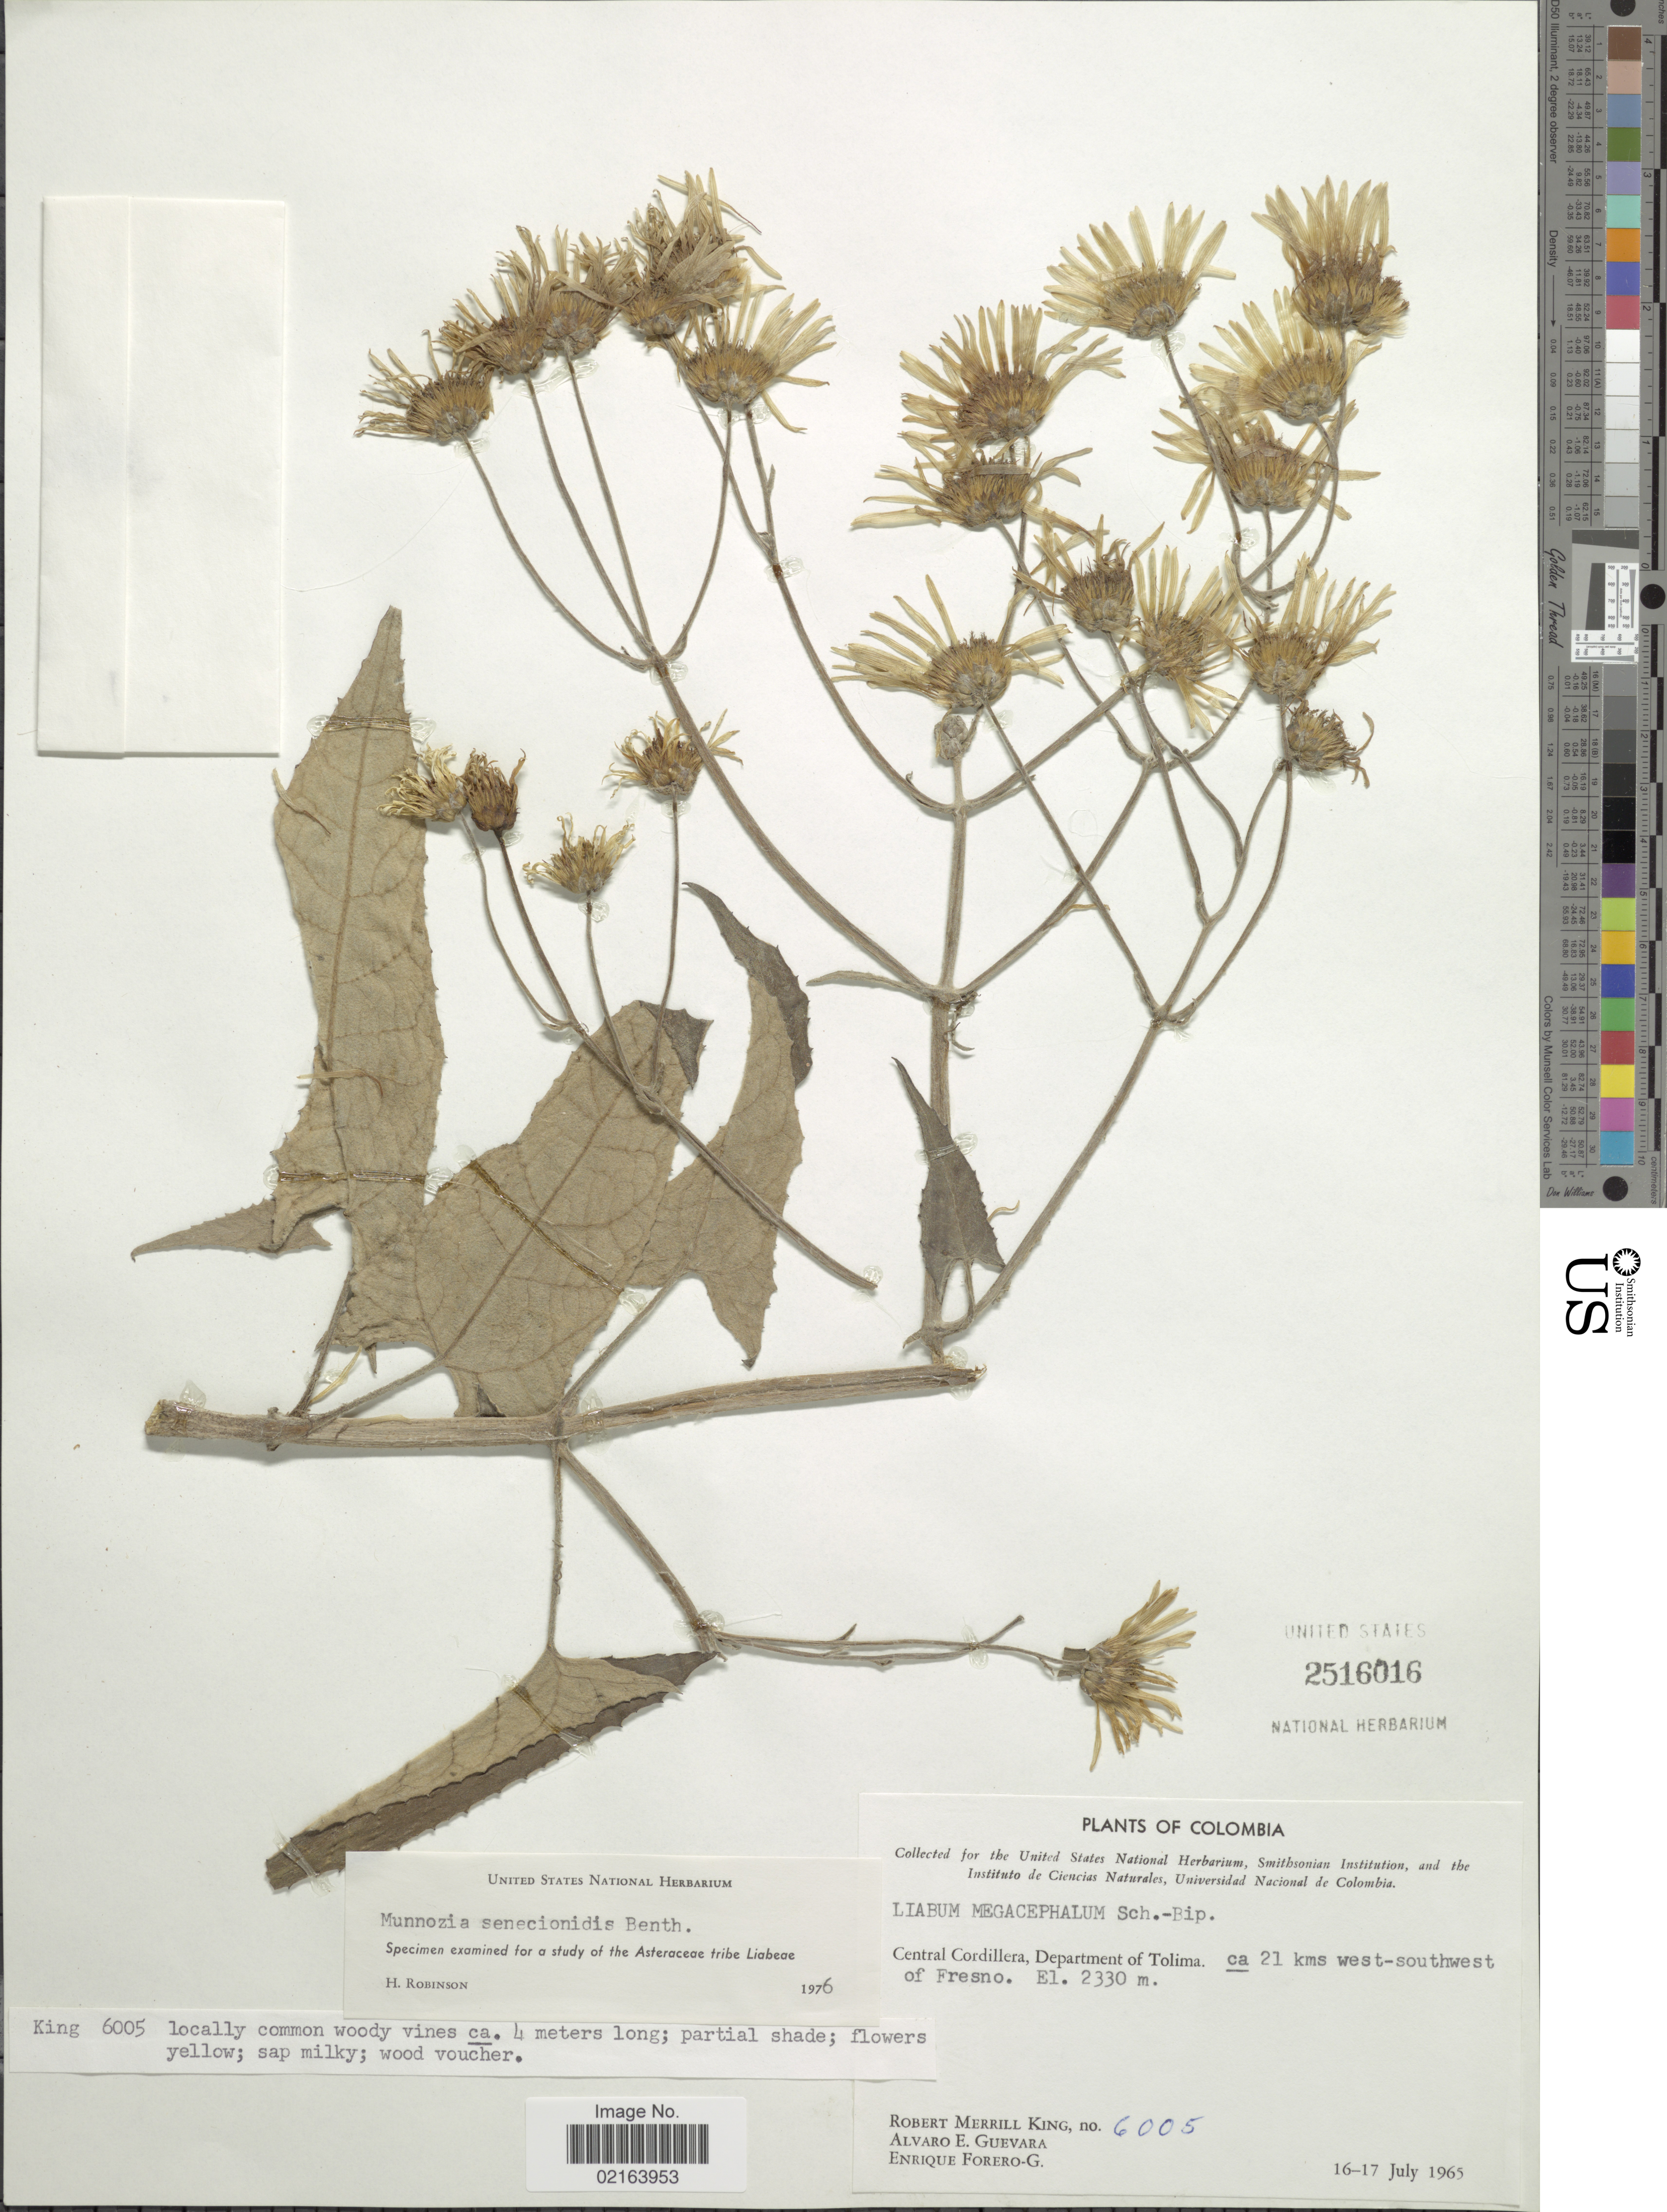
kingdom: Plantae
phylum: Tracheophyta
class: Magnoliopsida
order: Asterales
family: Asteraceae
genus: Munnozia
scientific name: Munnozia senecionidis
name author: Benth.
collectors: R. M. King, A. E. Guevara & E. Forero G.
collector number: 6005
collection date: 1965-07-16/1965-07-17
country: Colombia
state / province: Tolima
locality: Central Cordillera, Department of Tolima, 21 kms west-southwest of Fresno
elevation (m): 2330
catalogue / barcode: US 2516016